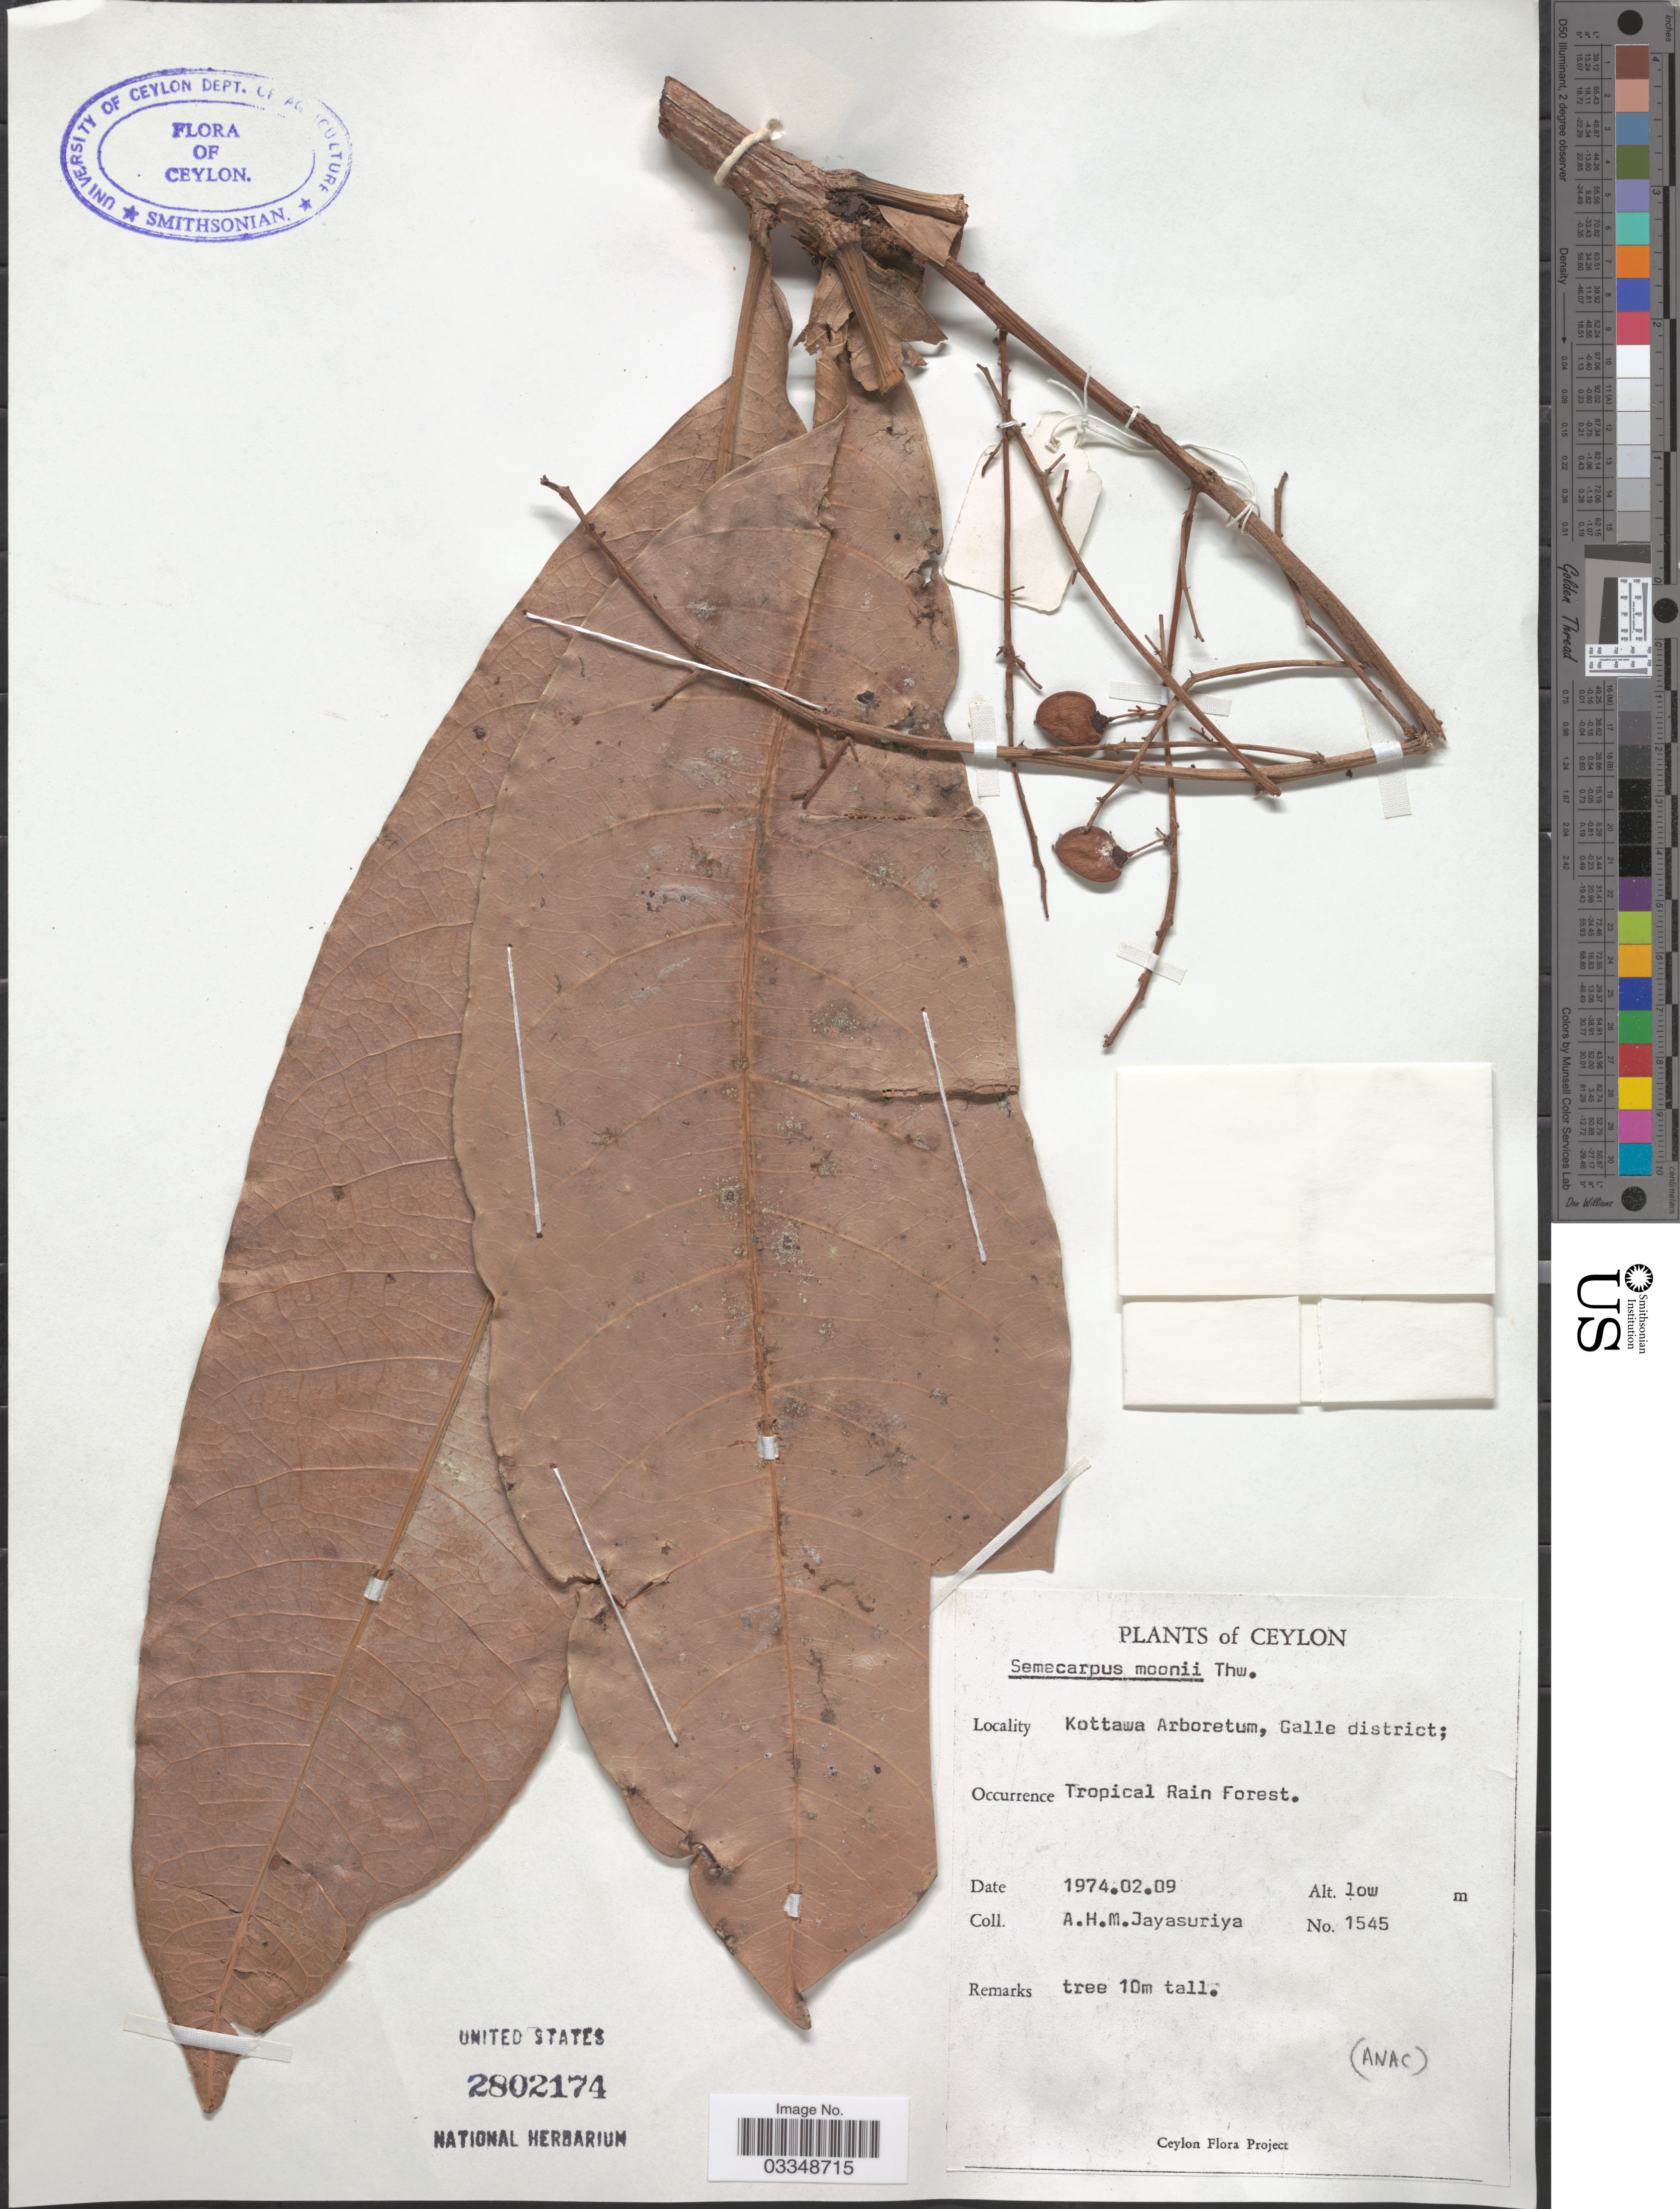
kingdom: Plantae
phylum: Tracheophyta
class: Magnoliopsida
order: Sapindales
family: Anacardiaceae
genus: Semecarpus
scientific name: Semecarpus moonii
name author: Thwaites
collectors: A. H. Jayasuriya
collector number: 1545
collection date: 1974-02-09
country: Sri Lanka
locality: Ceylon. Kottawa Arboretum, Galle District.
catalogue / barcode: US 2802174